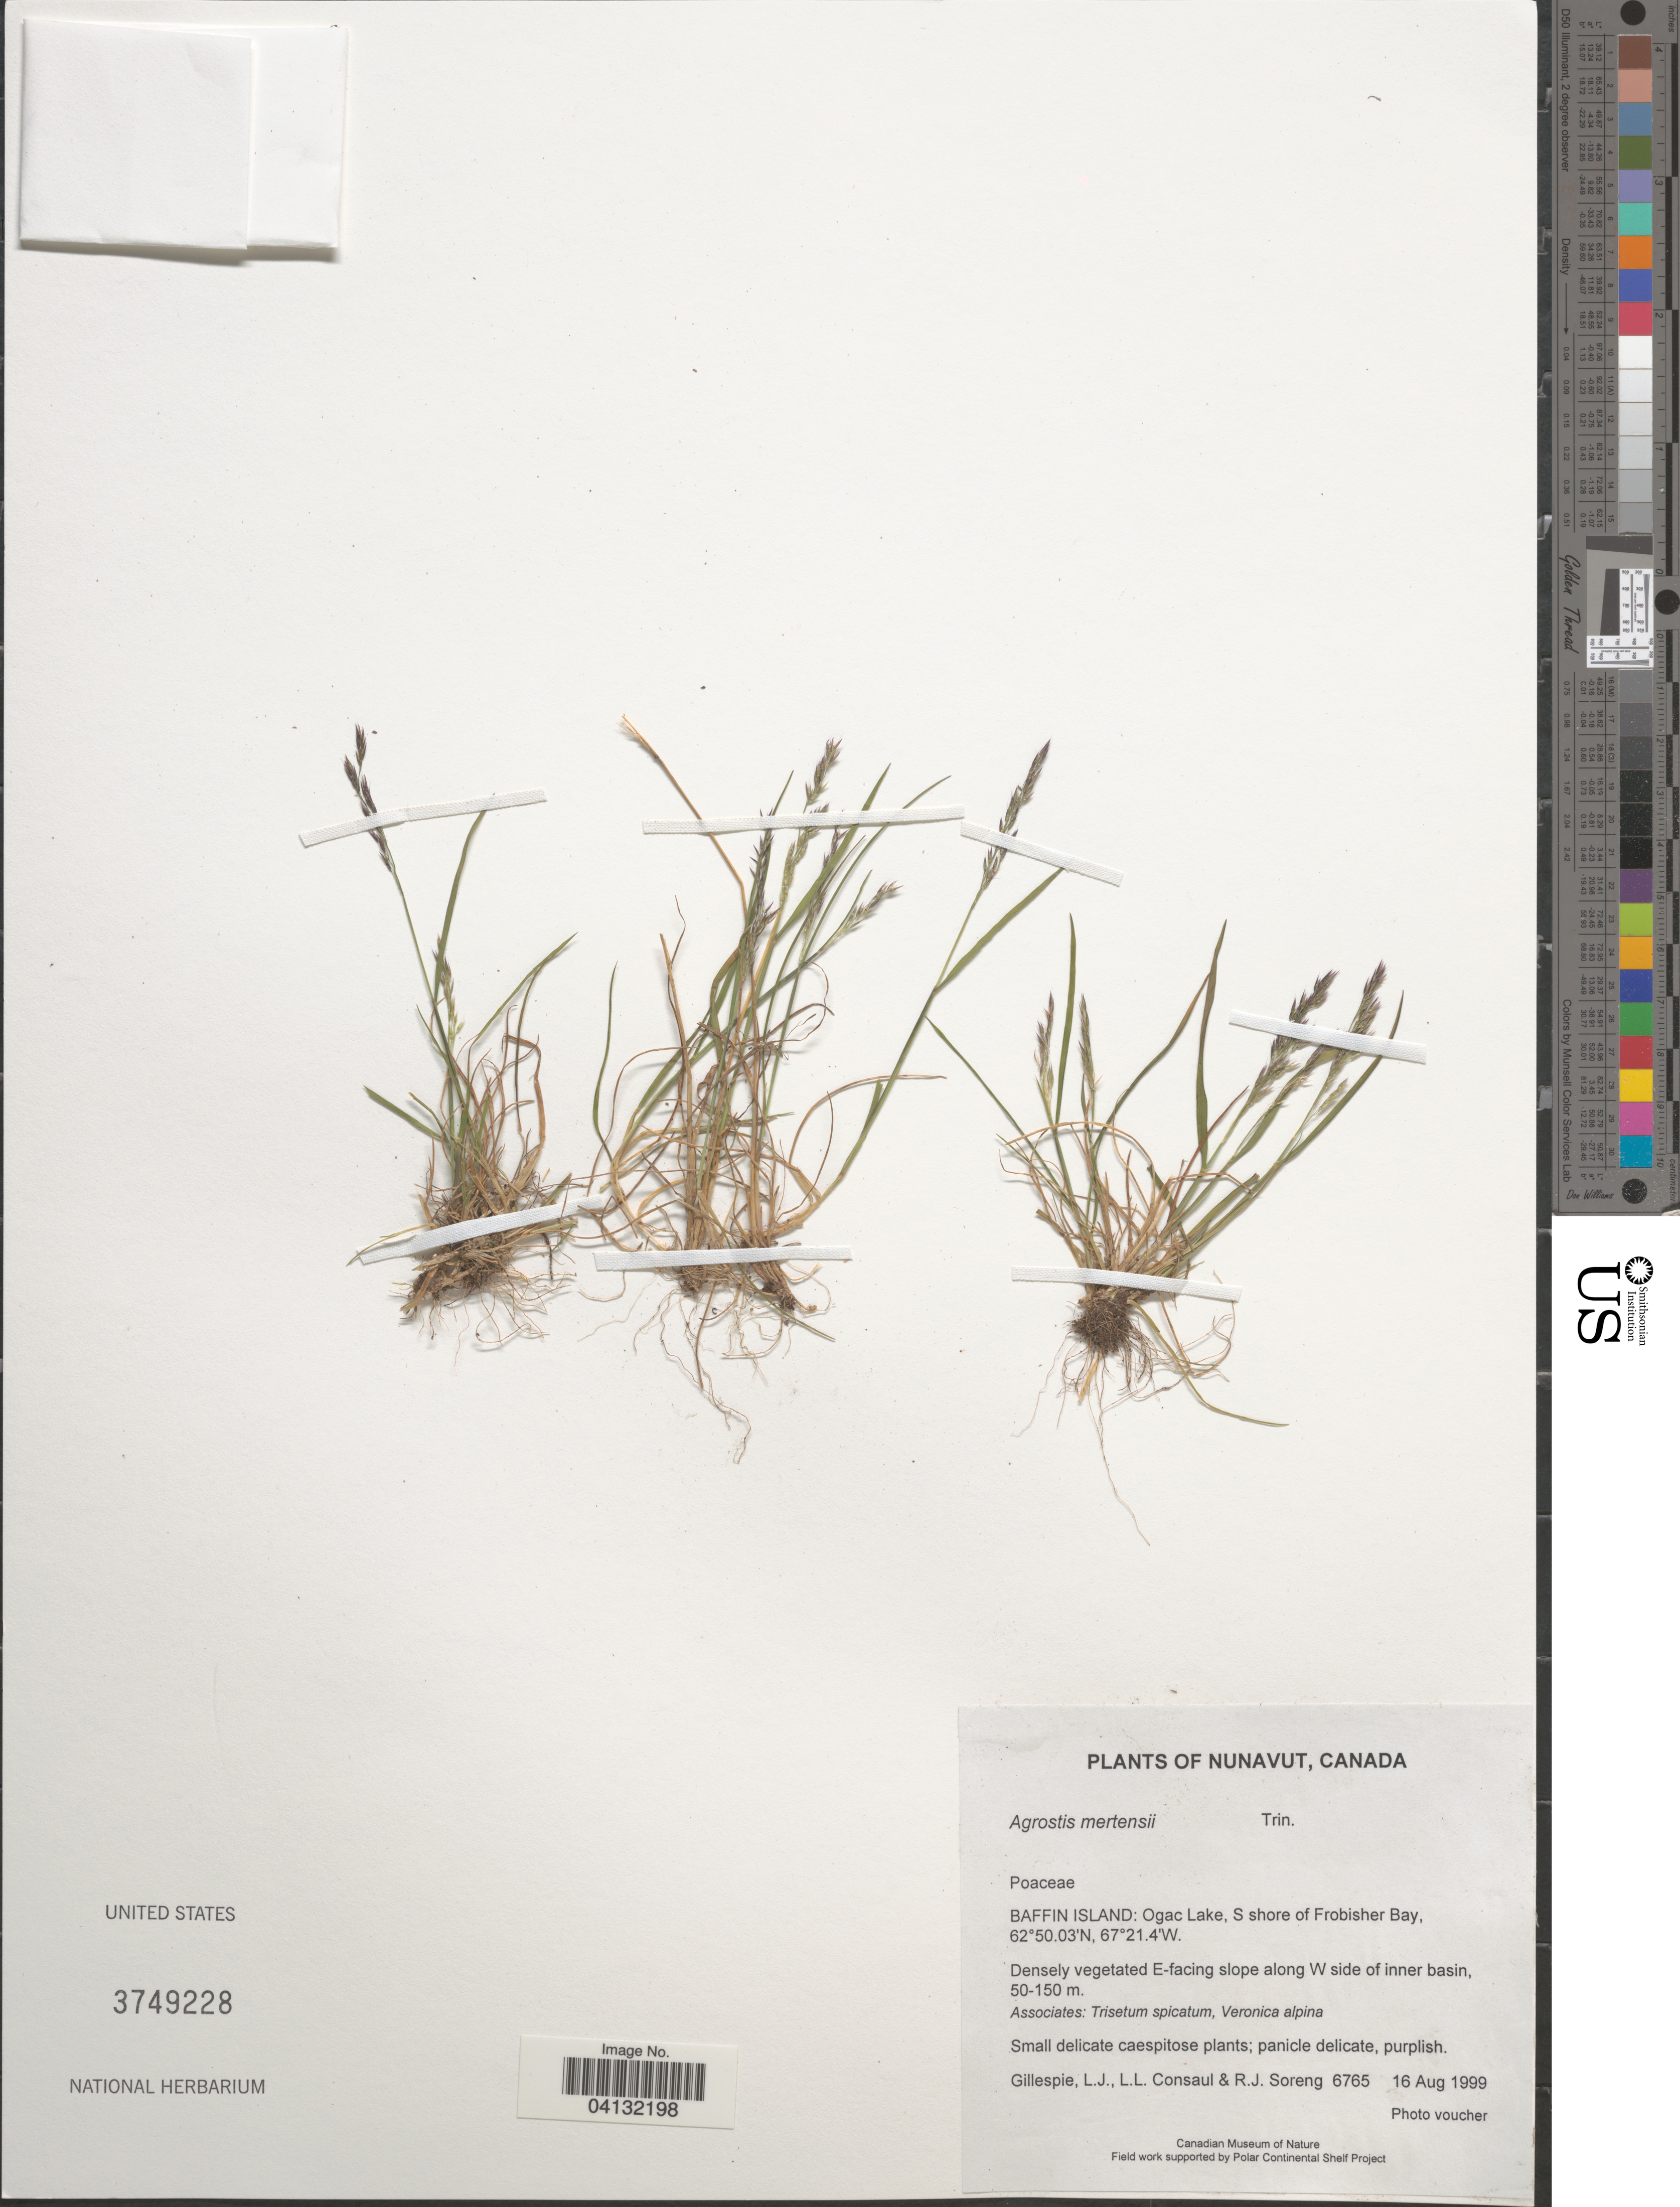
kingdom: Plantae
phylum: Tracheophyta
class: Liliopsida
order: Poales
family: Poaceae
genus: Agrostis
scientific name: Agrostis mertensii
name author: Trin.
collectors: L. Gillespie, L. Consaul & R. J. Soreng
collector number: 6765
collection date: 1999-08-16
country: Canada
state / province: Nunavut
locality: Baffin Island: Ogac Lake, S shore of Frobisher Bay. Densely vegetated E-facing slope along W side of inner basin.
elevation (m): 50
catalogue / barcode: US 3749228